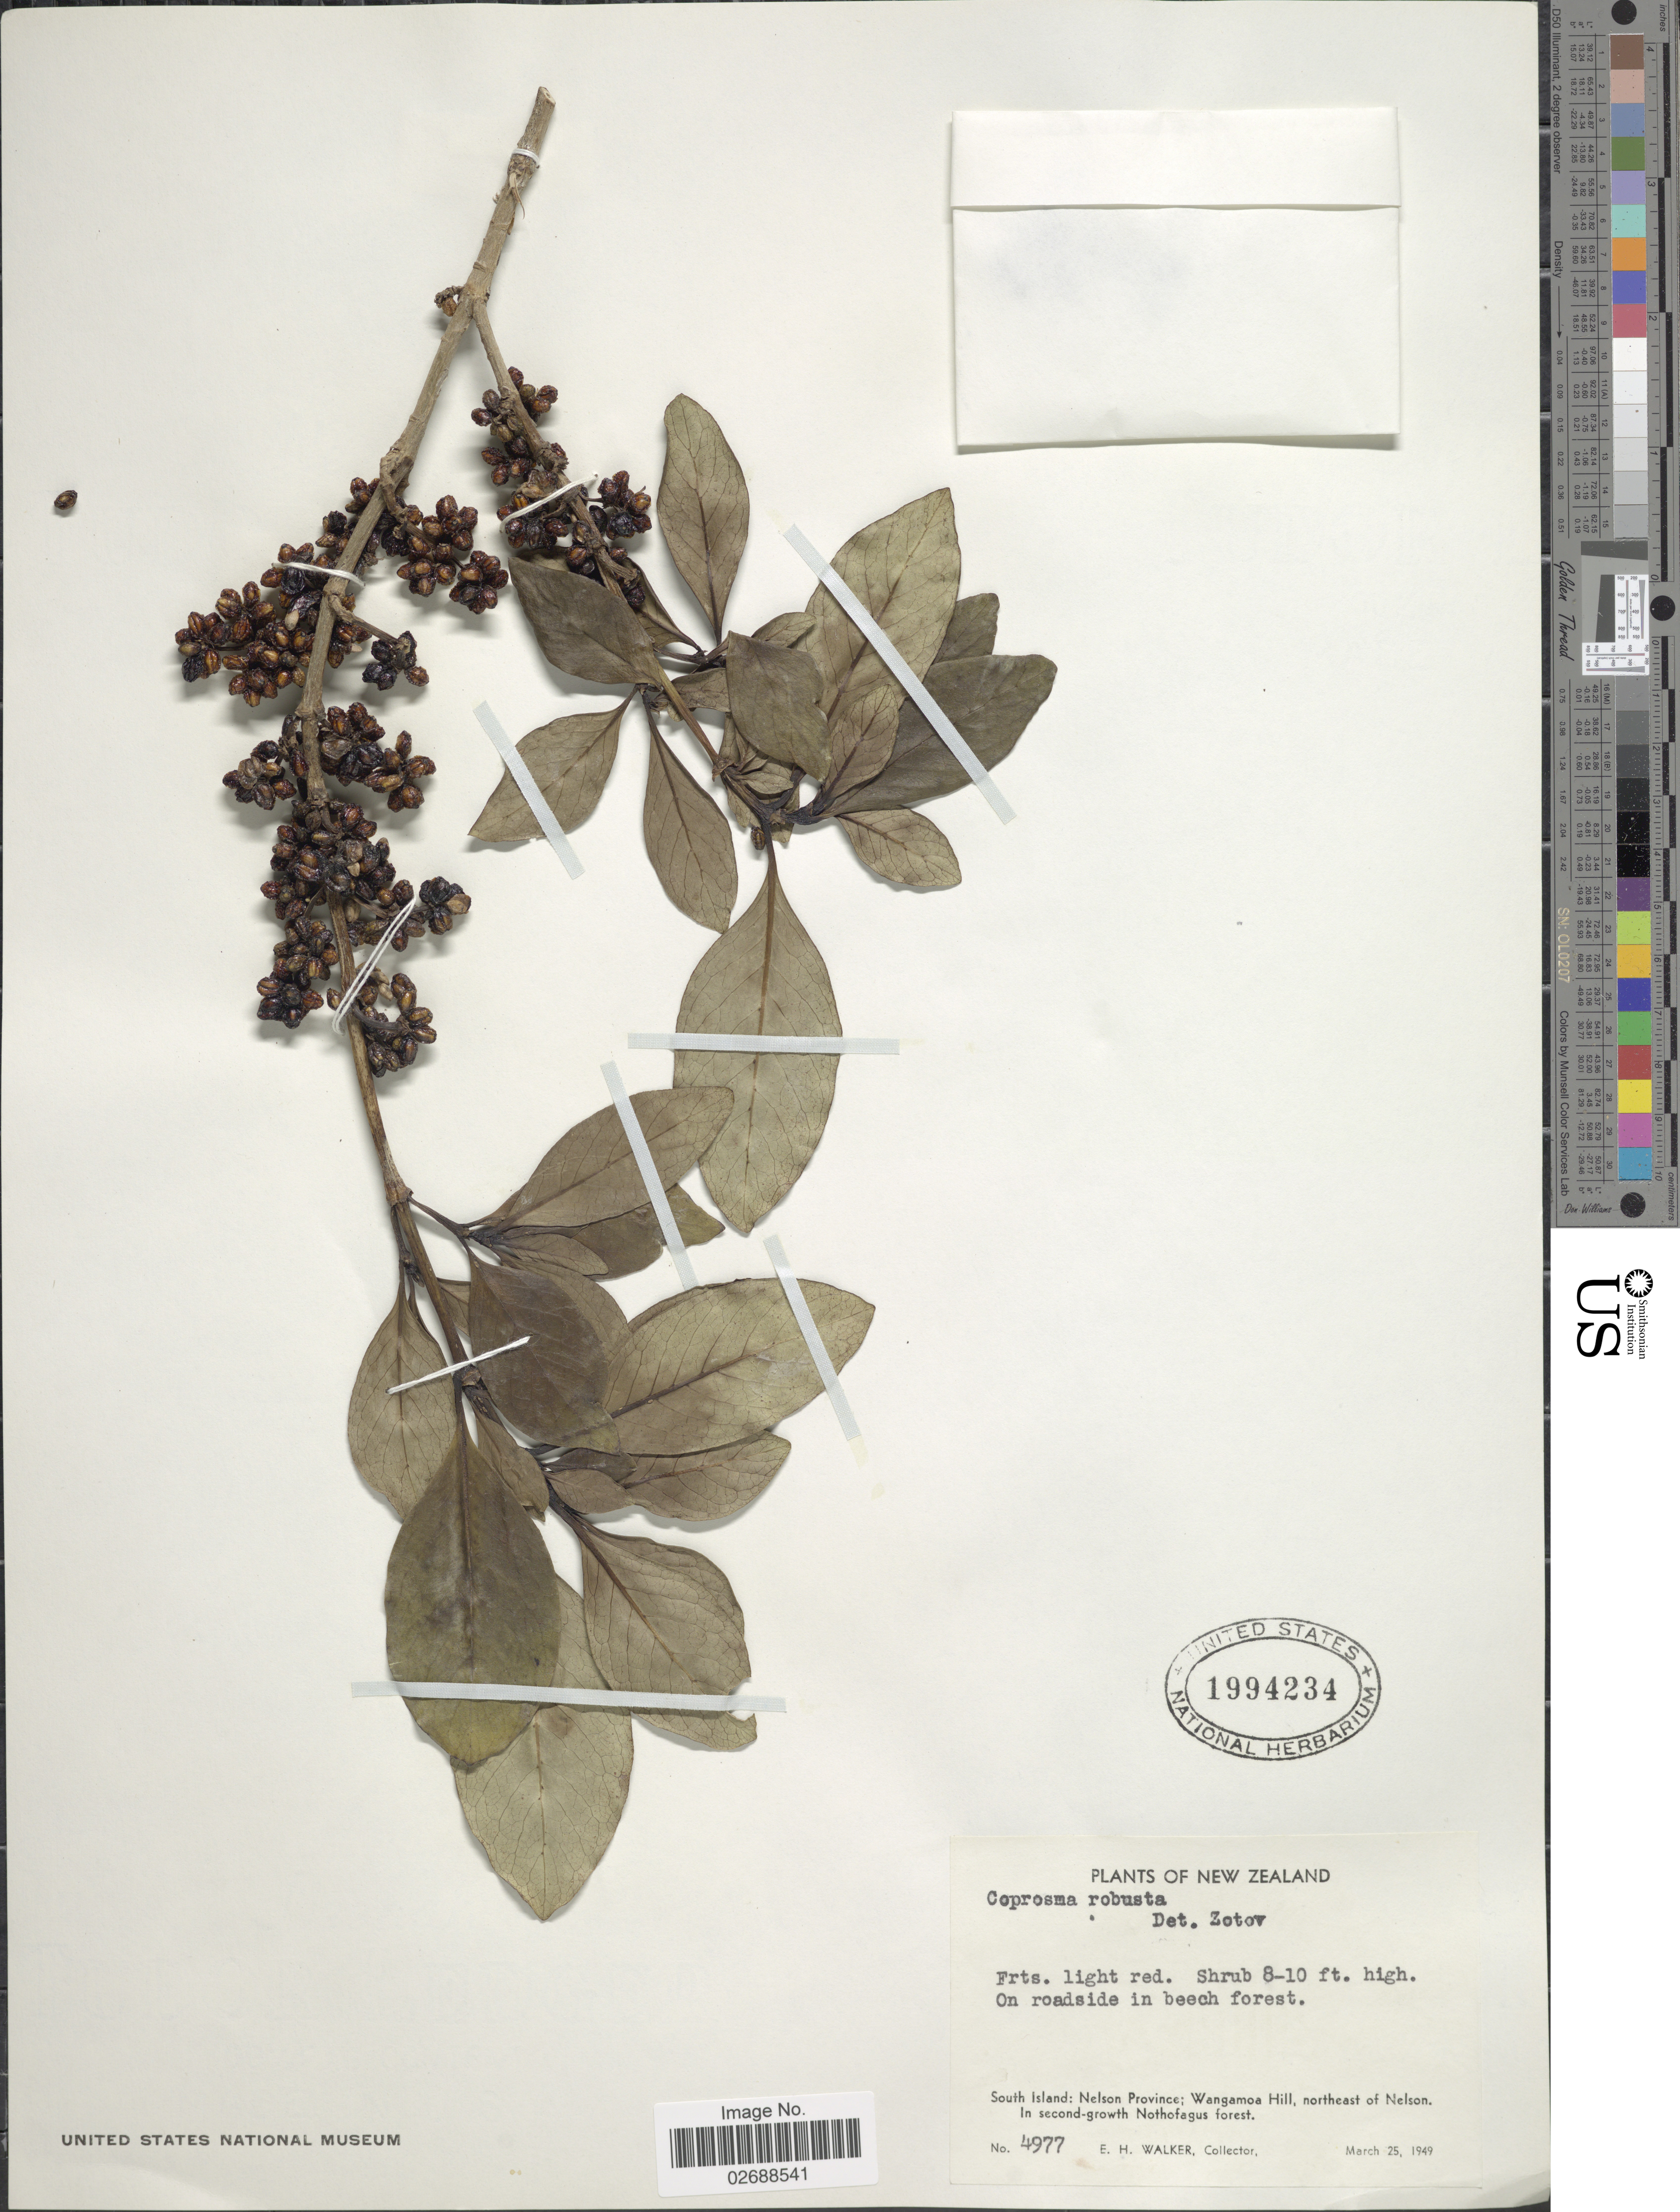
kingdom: Plantae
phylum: Tracheophyta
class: Magnoliopsida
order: Gentianales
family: Rubiaceae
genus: Coprosma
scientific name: Coprosma robusta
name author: Raoul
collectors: E. H. Walker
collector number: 4977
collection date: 1949-03-25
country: New Zealand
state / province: Nelson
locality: On roadside in beech forest, South Island; Wangamoa Hill, northeast of Nelson.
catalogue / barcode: US 1994234